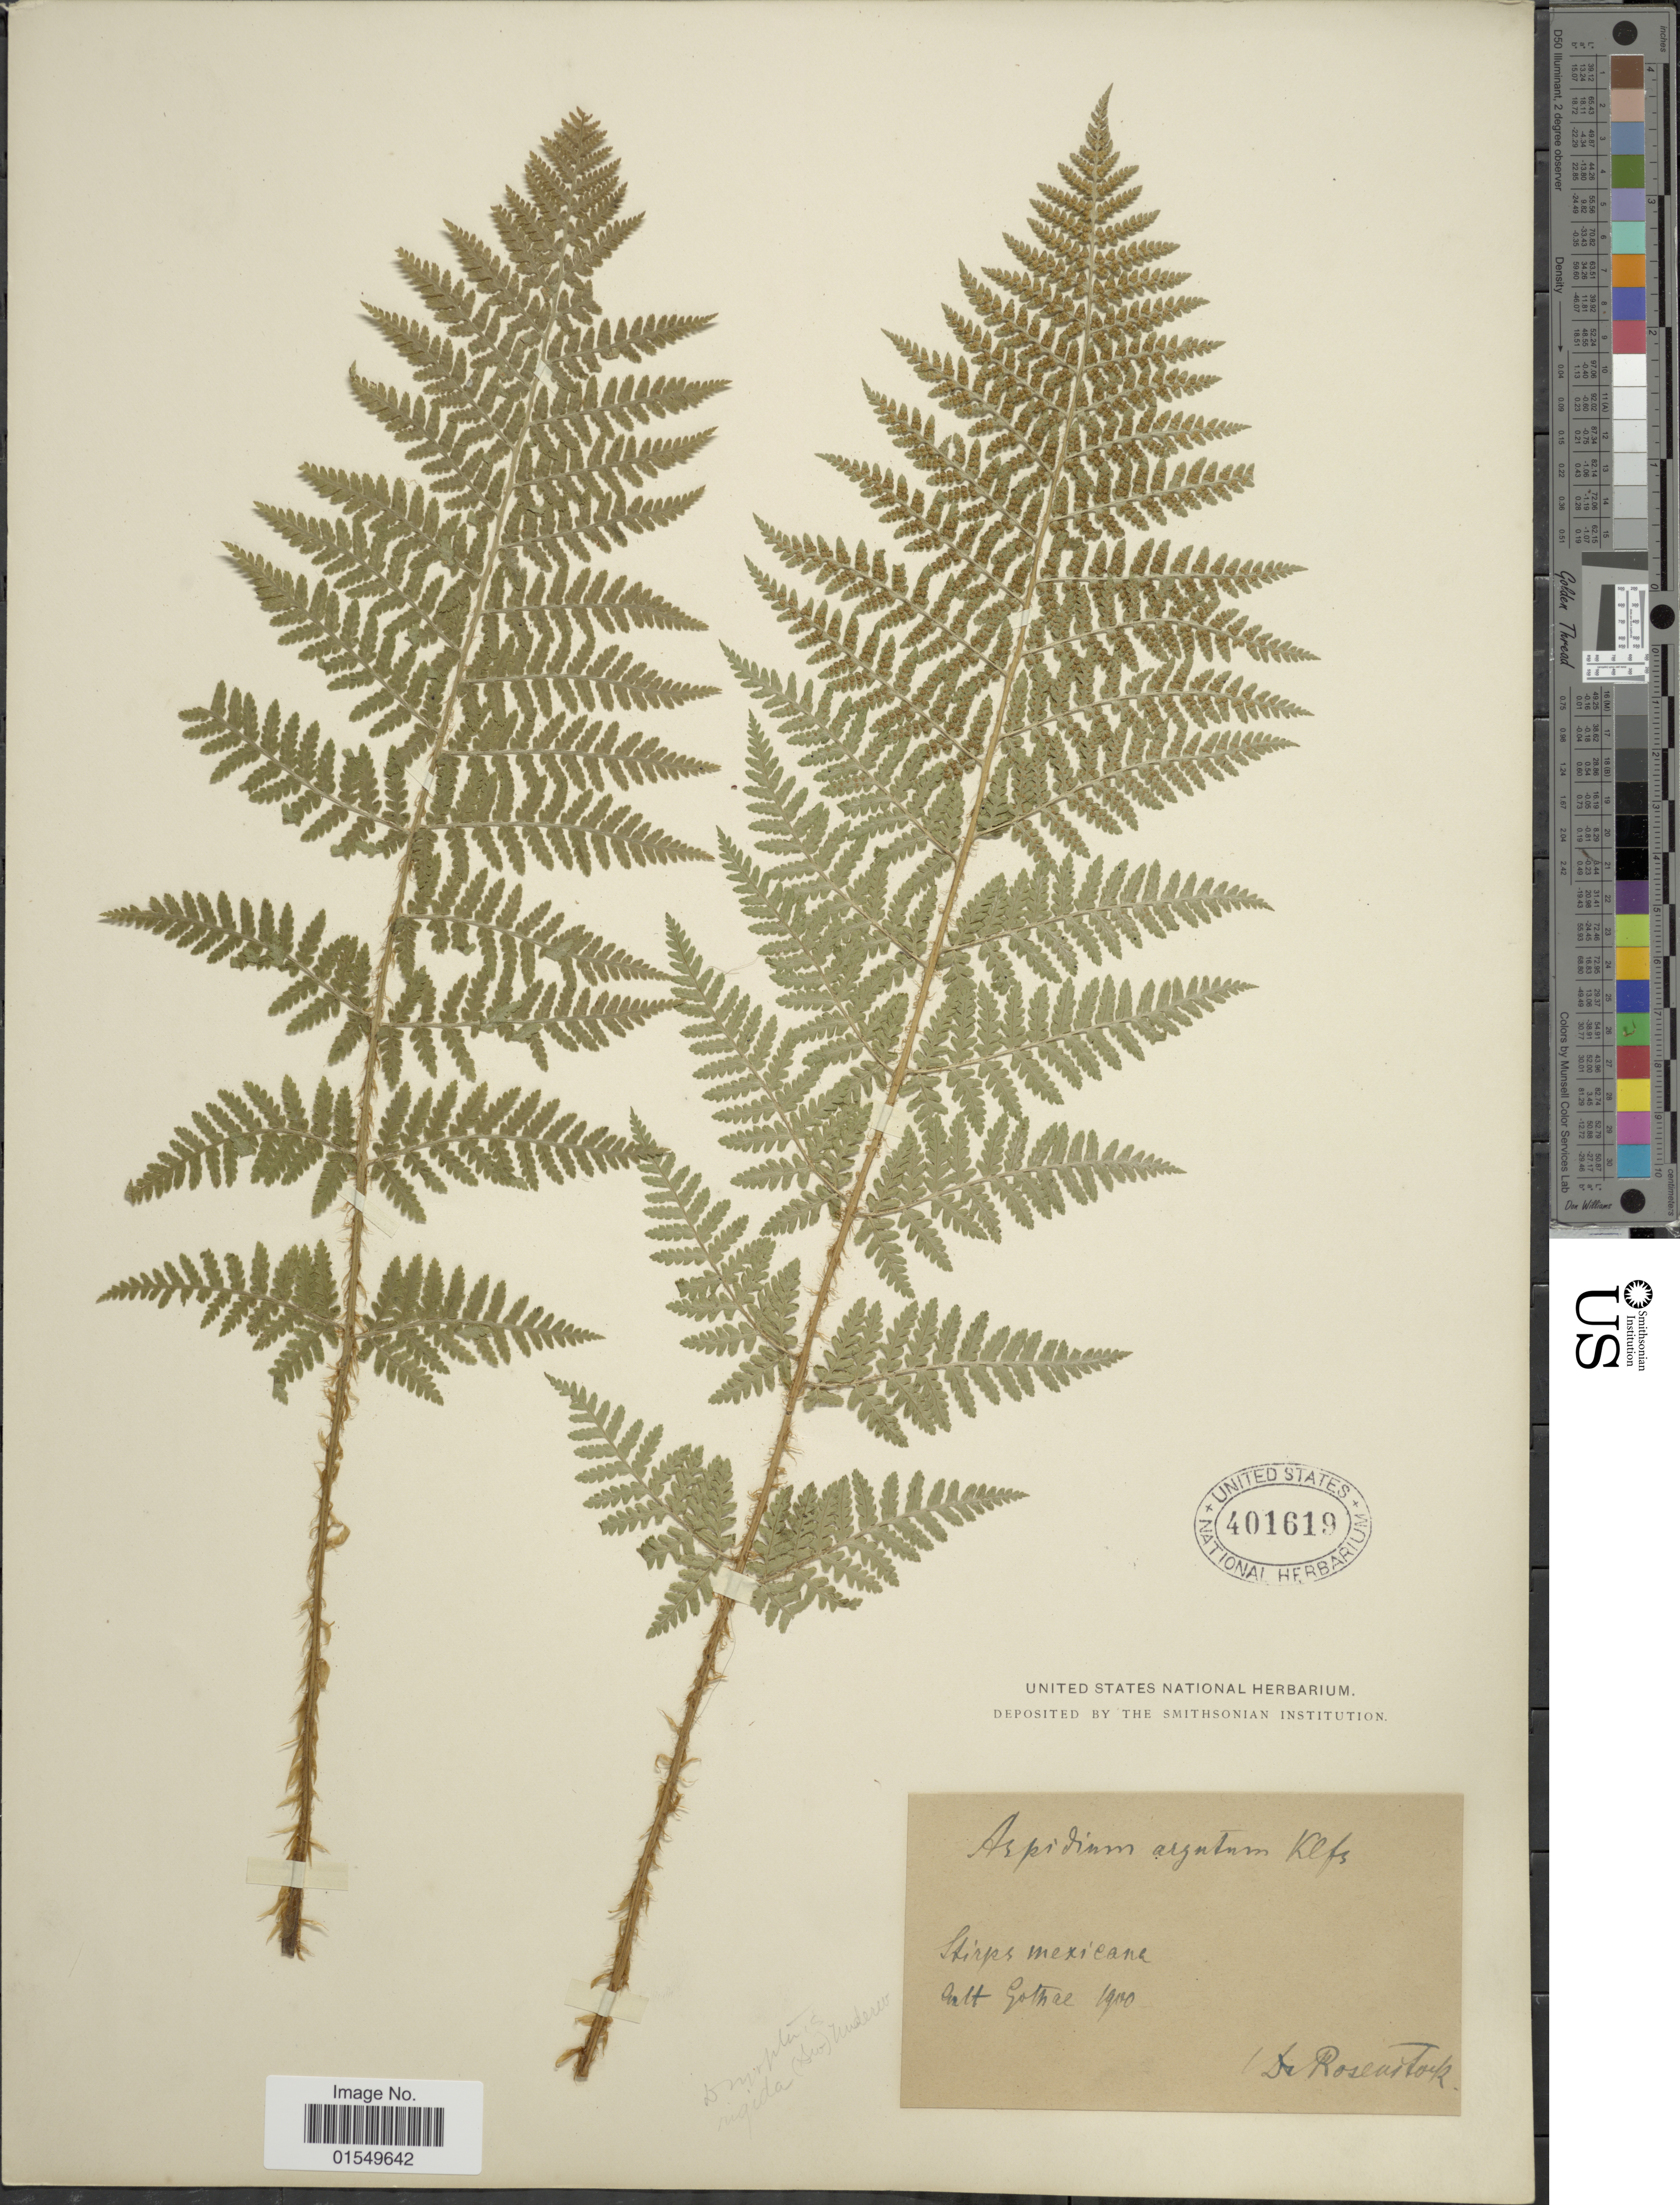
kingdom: Plantae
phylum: Tracheophyta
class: Polypodiopsida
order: Polypodiales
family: Dryopteridaceae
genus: Dryopteris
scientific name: Dryopteris arguta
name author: (Kaulf.) Maxon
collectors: -- Rosenstock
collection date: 1900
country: Mexico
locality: Cult Gothae[interpreted]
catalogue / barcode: US 401619